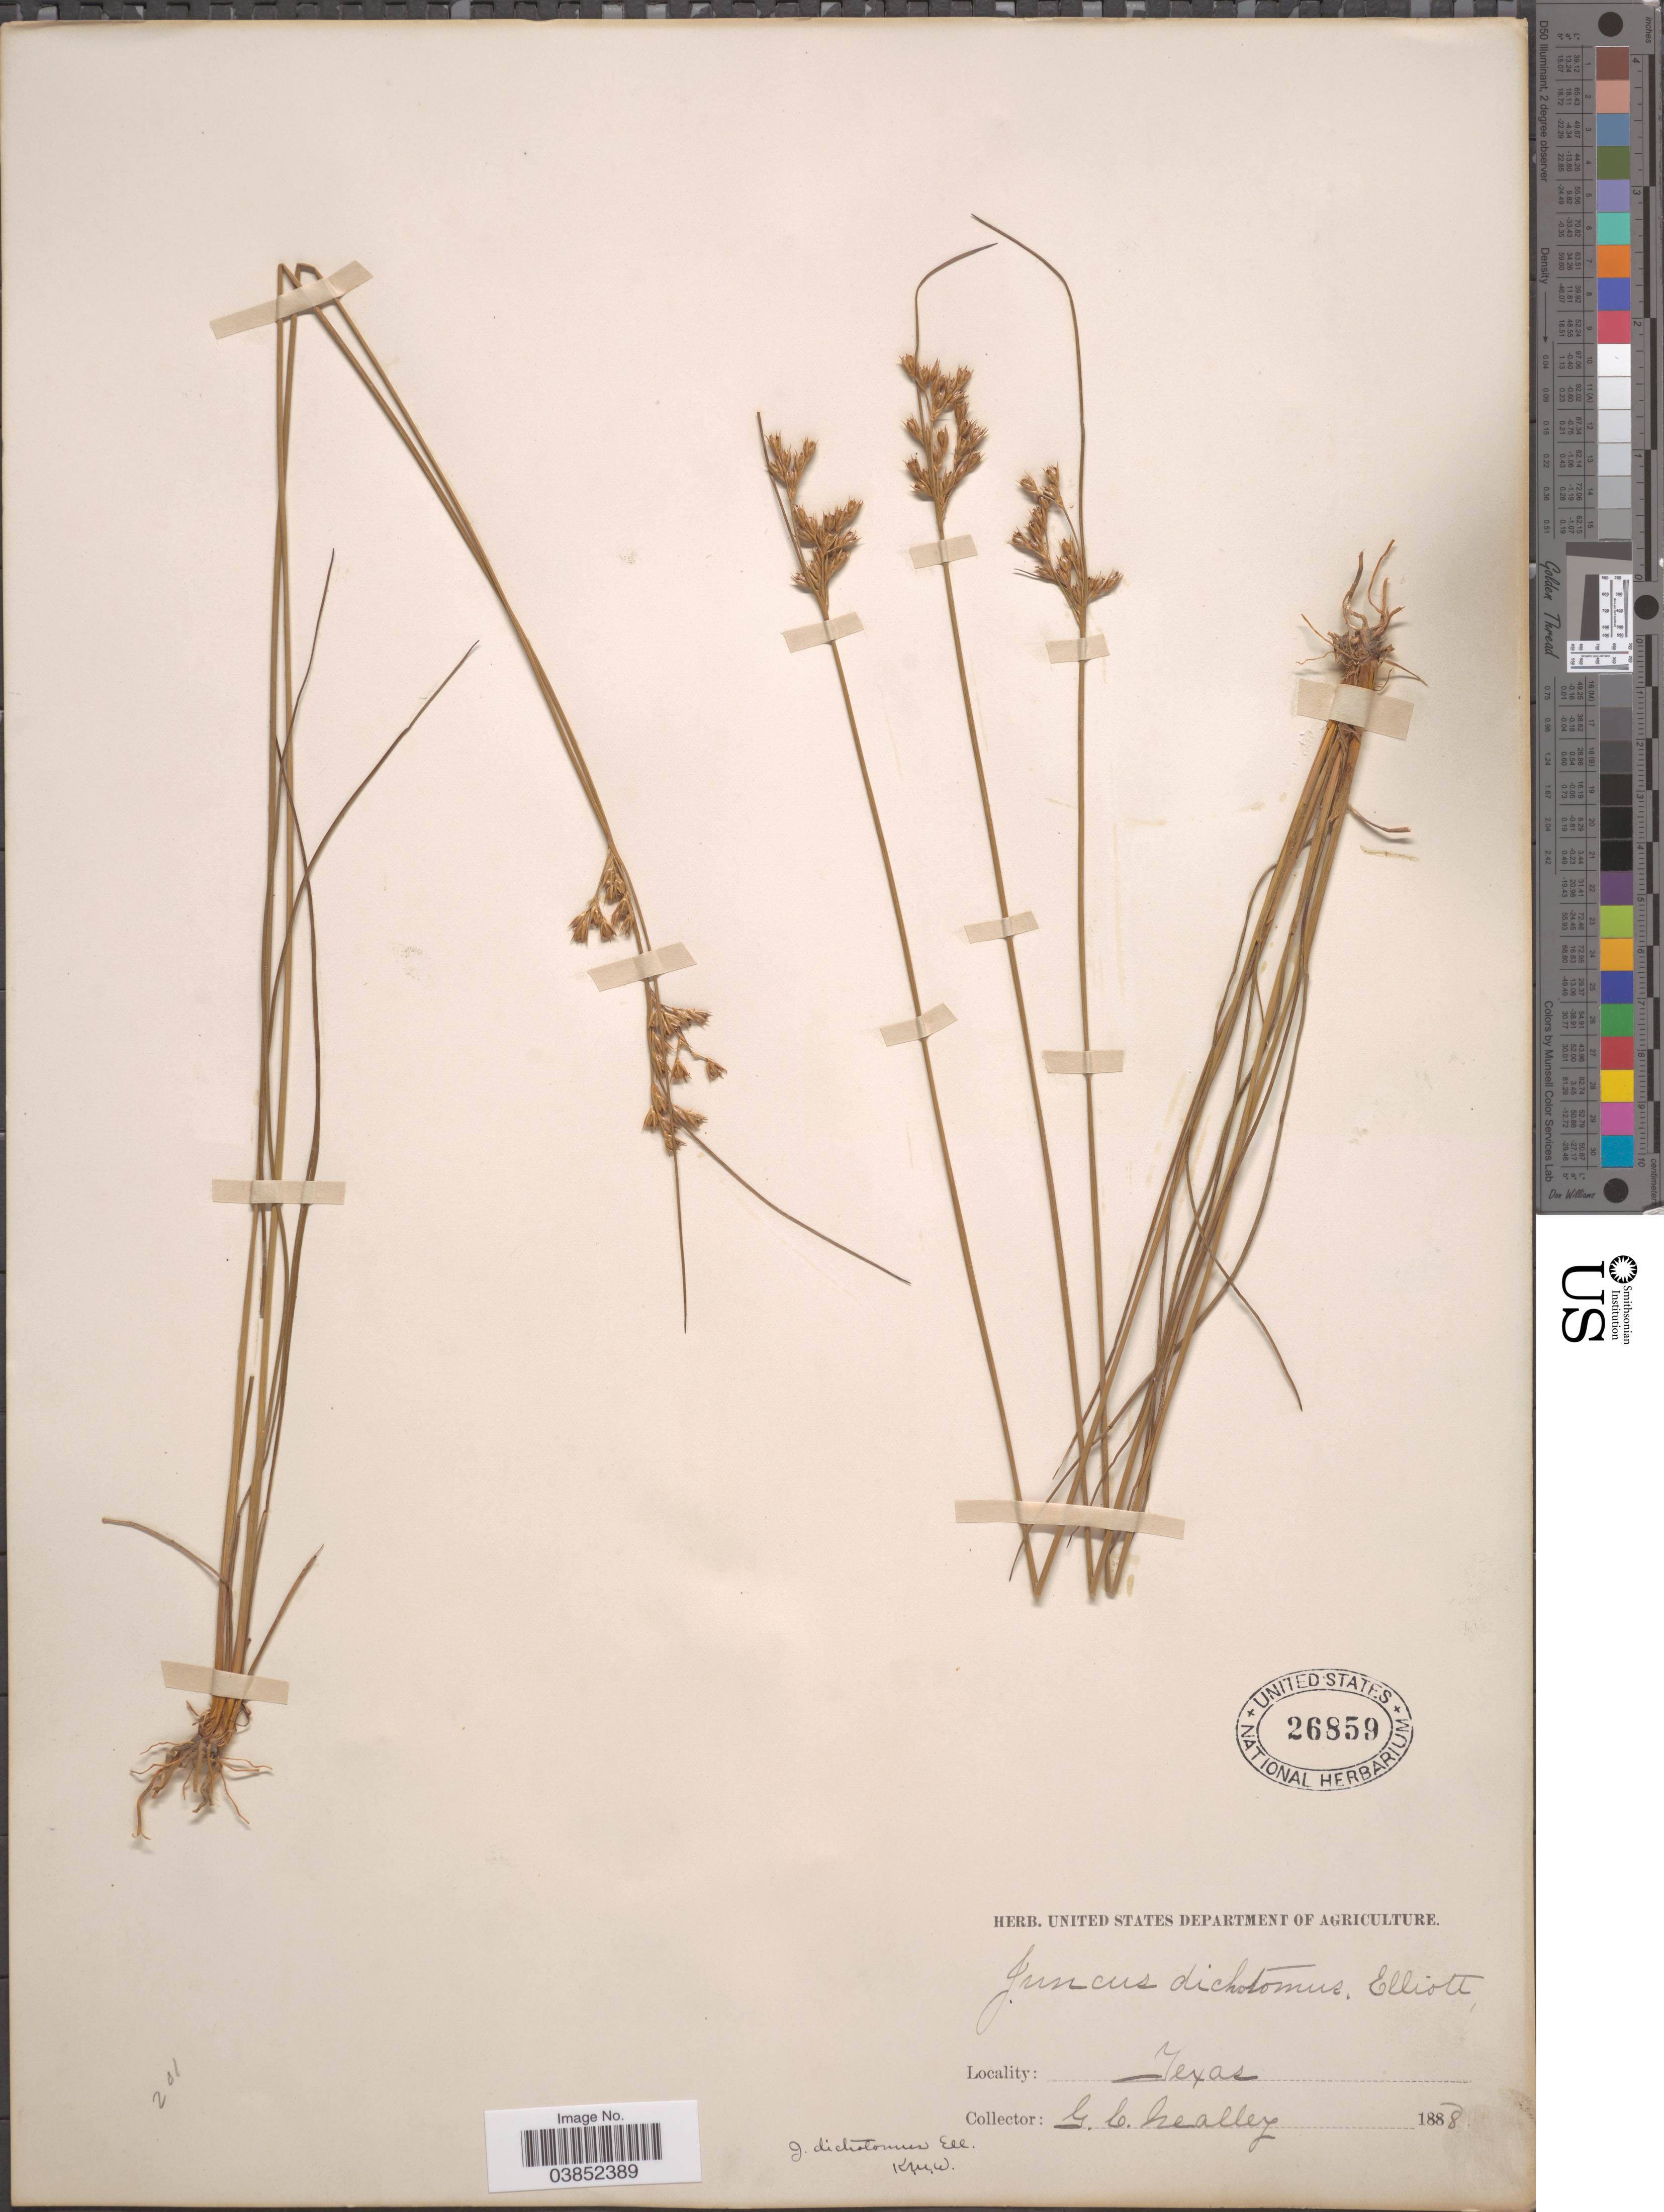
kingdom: Plantae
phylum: Tracheophyta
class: Liliopsida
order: Poales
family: Juncaceae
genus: Juncus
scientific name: Juncus dichotomus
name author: Elliott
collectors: G. C. Nealley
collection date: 1888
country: United States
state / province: Texas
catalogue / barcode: US 26859